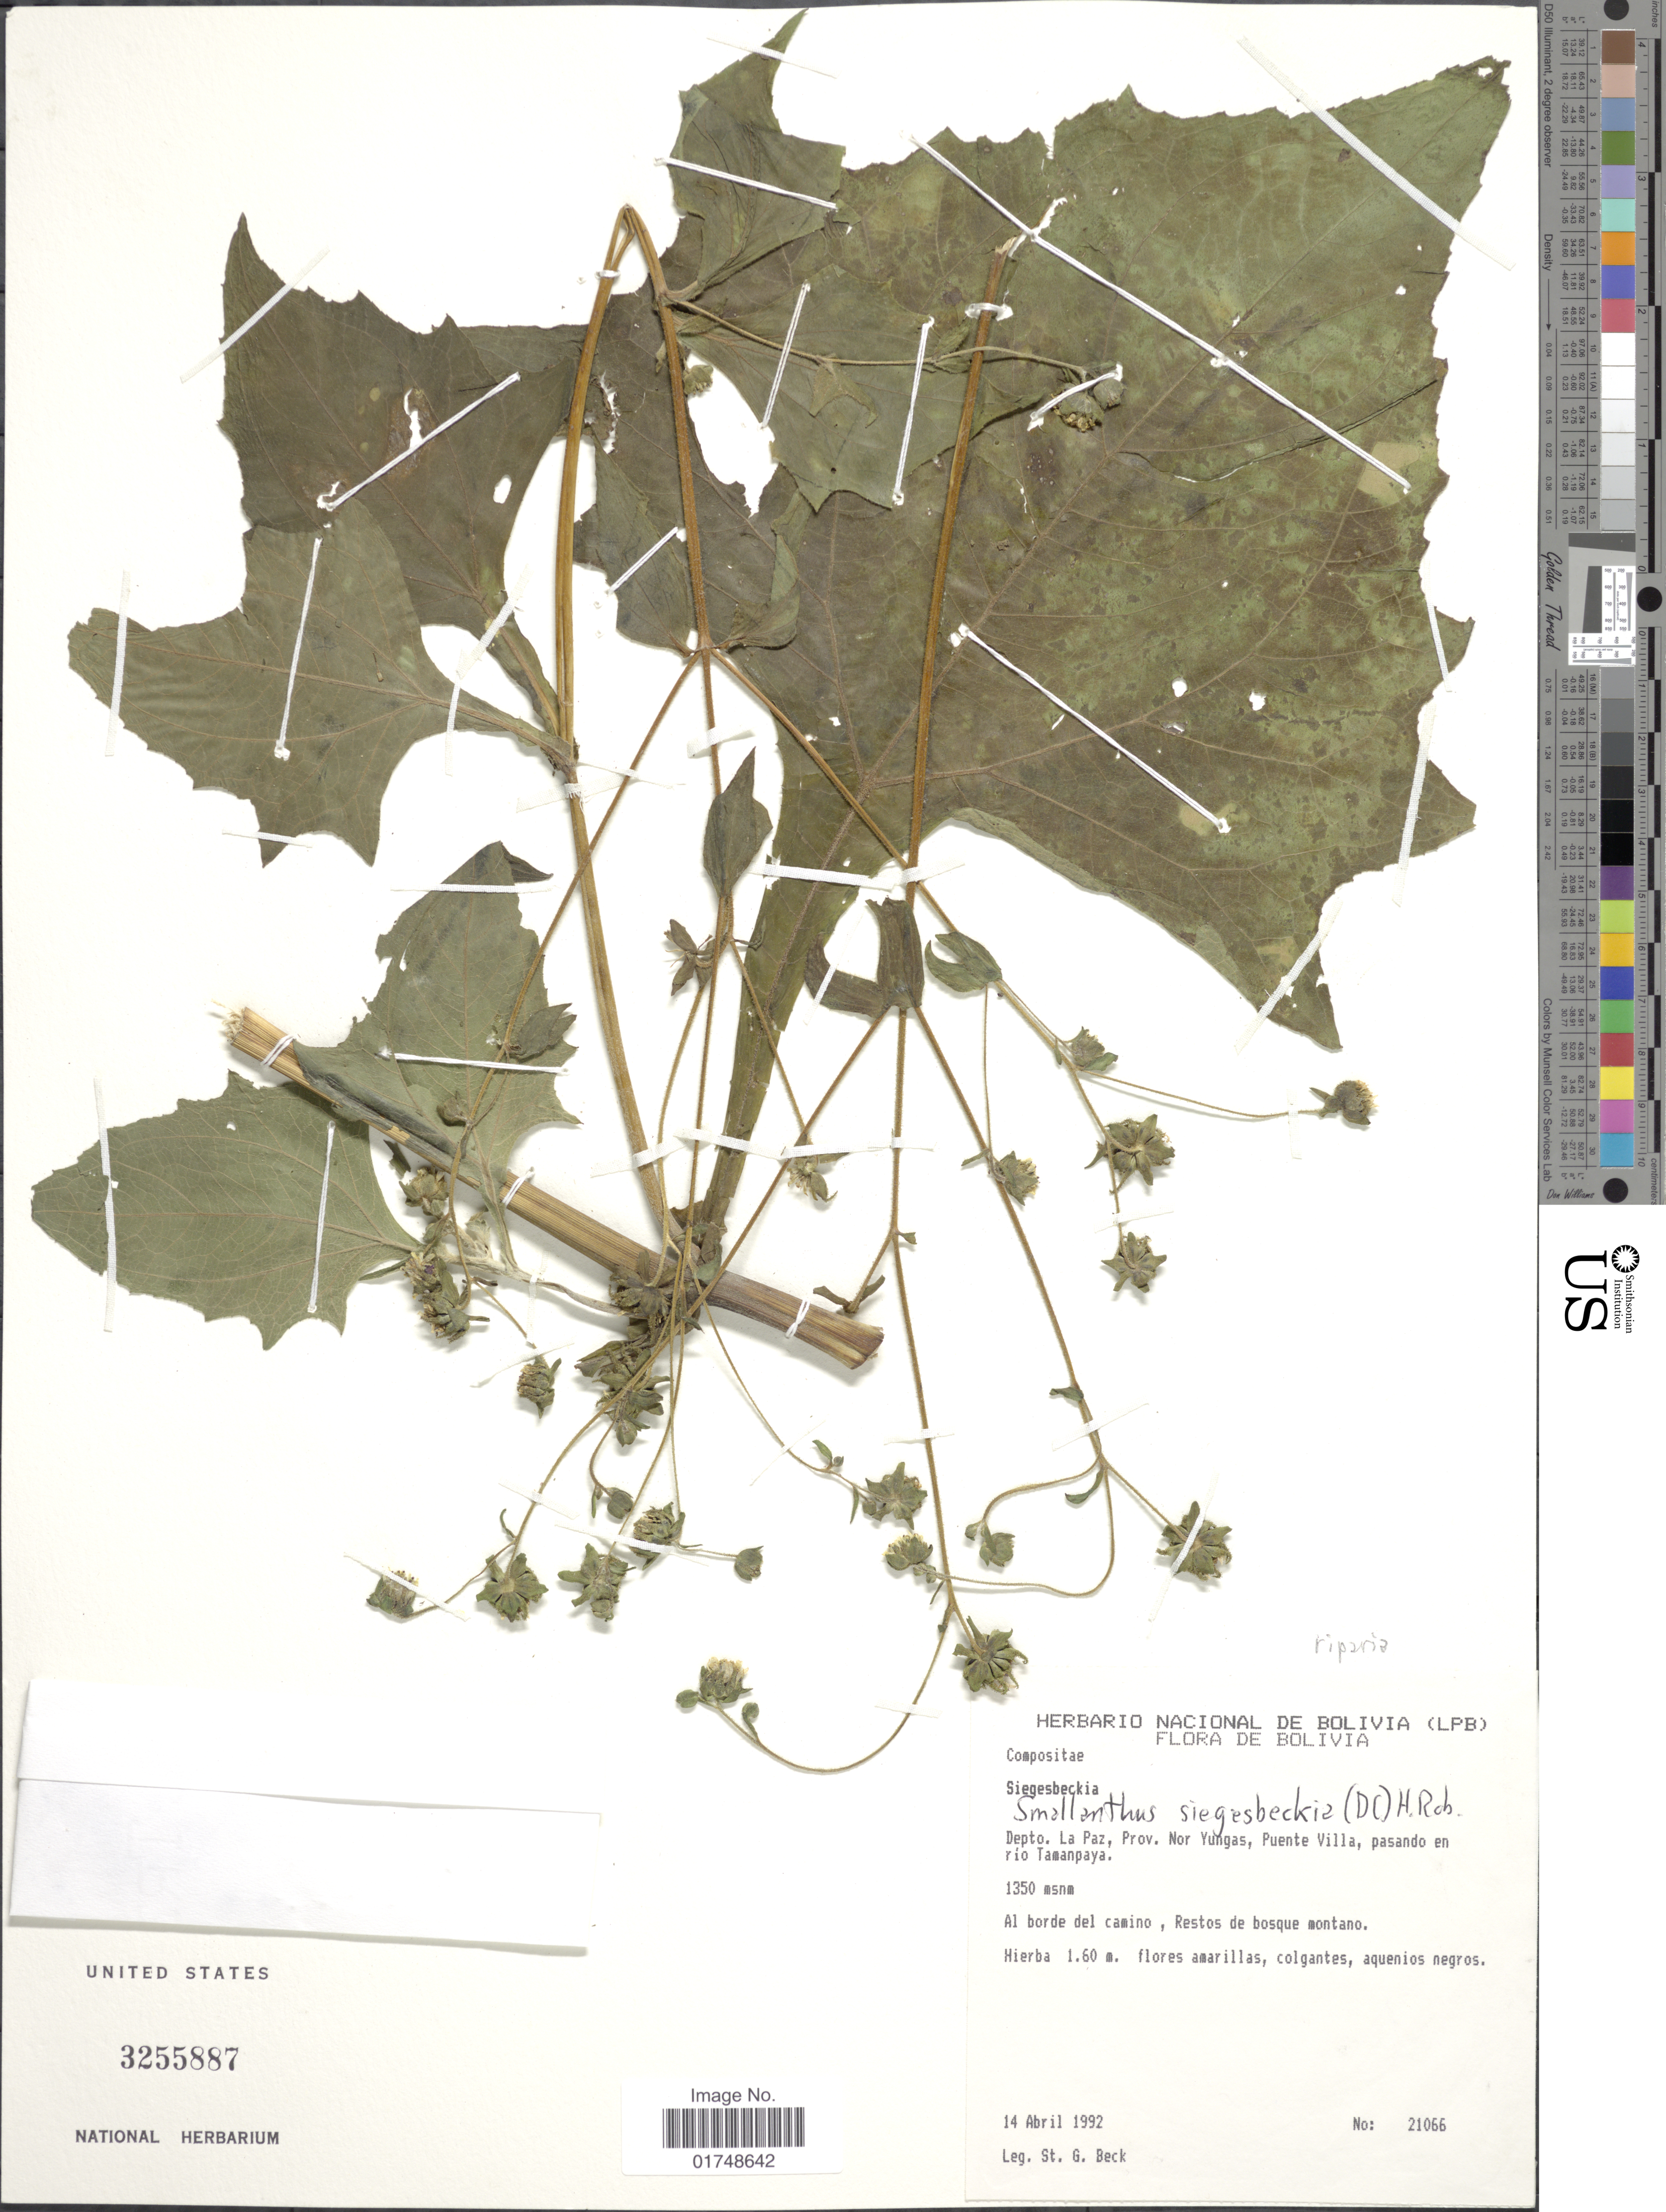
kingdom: Plantae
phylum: Tracheophyta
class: Magnoliopsida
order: Asterales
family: Asteraceae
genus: Smallanthus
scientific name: Smallanthus siegesbeckia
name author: (DC.) H. Rob.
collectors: S. G. Beck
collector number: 21066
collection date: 1992-04-14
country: Bolivia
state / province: La Paz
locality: Depto. La Paz, Prov. Nor Yungas, Puente Villa, pasando en rio Tamanpaya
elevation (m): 1350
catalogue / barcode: US 3255887